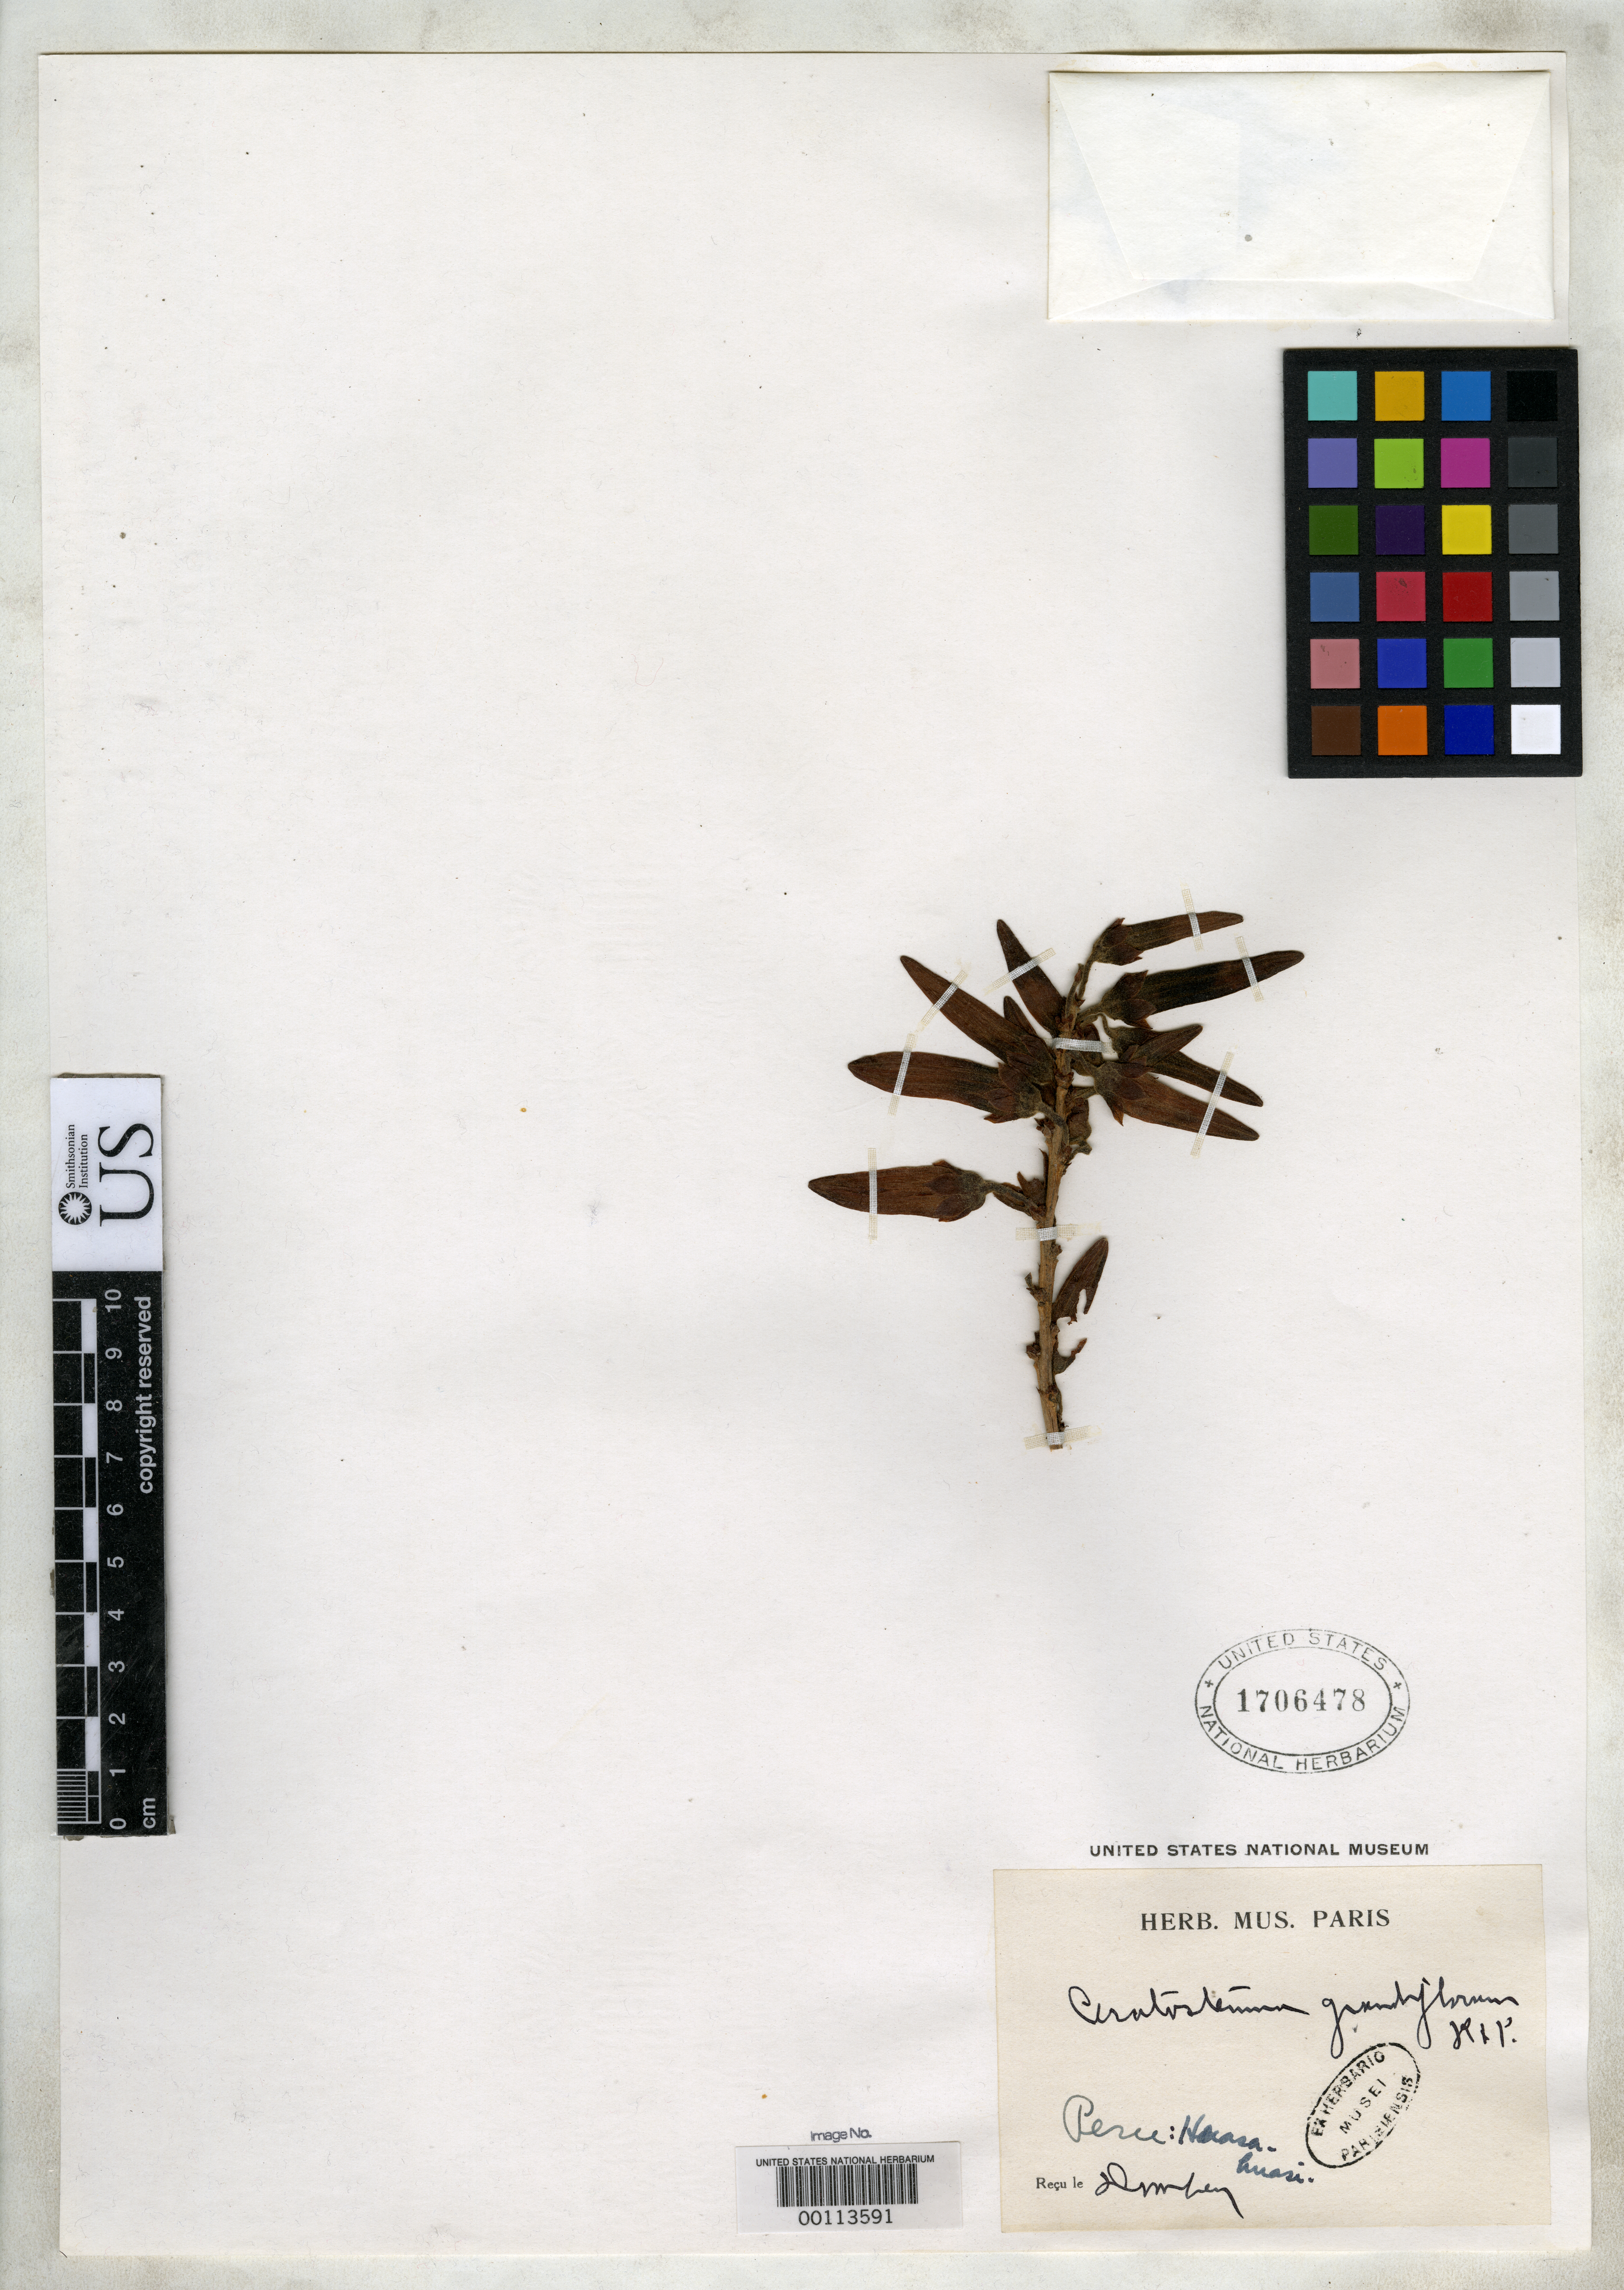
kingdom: Plantae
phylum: Tracheophyta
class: Magnoliopsida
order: Ericales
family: Ericaceae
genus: Ceratostema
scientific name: Ceratostema grandiflorum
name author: Ruiz & Pav.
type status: Type Collection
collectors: J. Dombey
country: Peru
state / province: San Martín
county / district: Mariscal Cáceres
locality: Rio Huallaga, margen Derecha del; Balsa Probana; dtto. Tocache Nuevo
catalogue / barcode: US 1706478